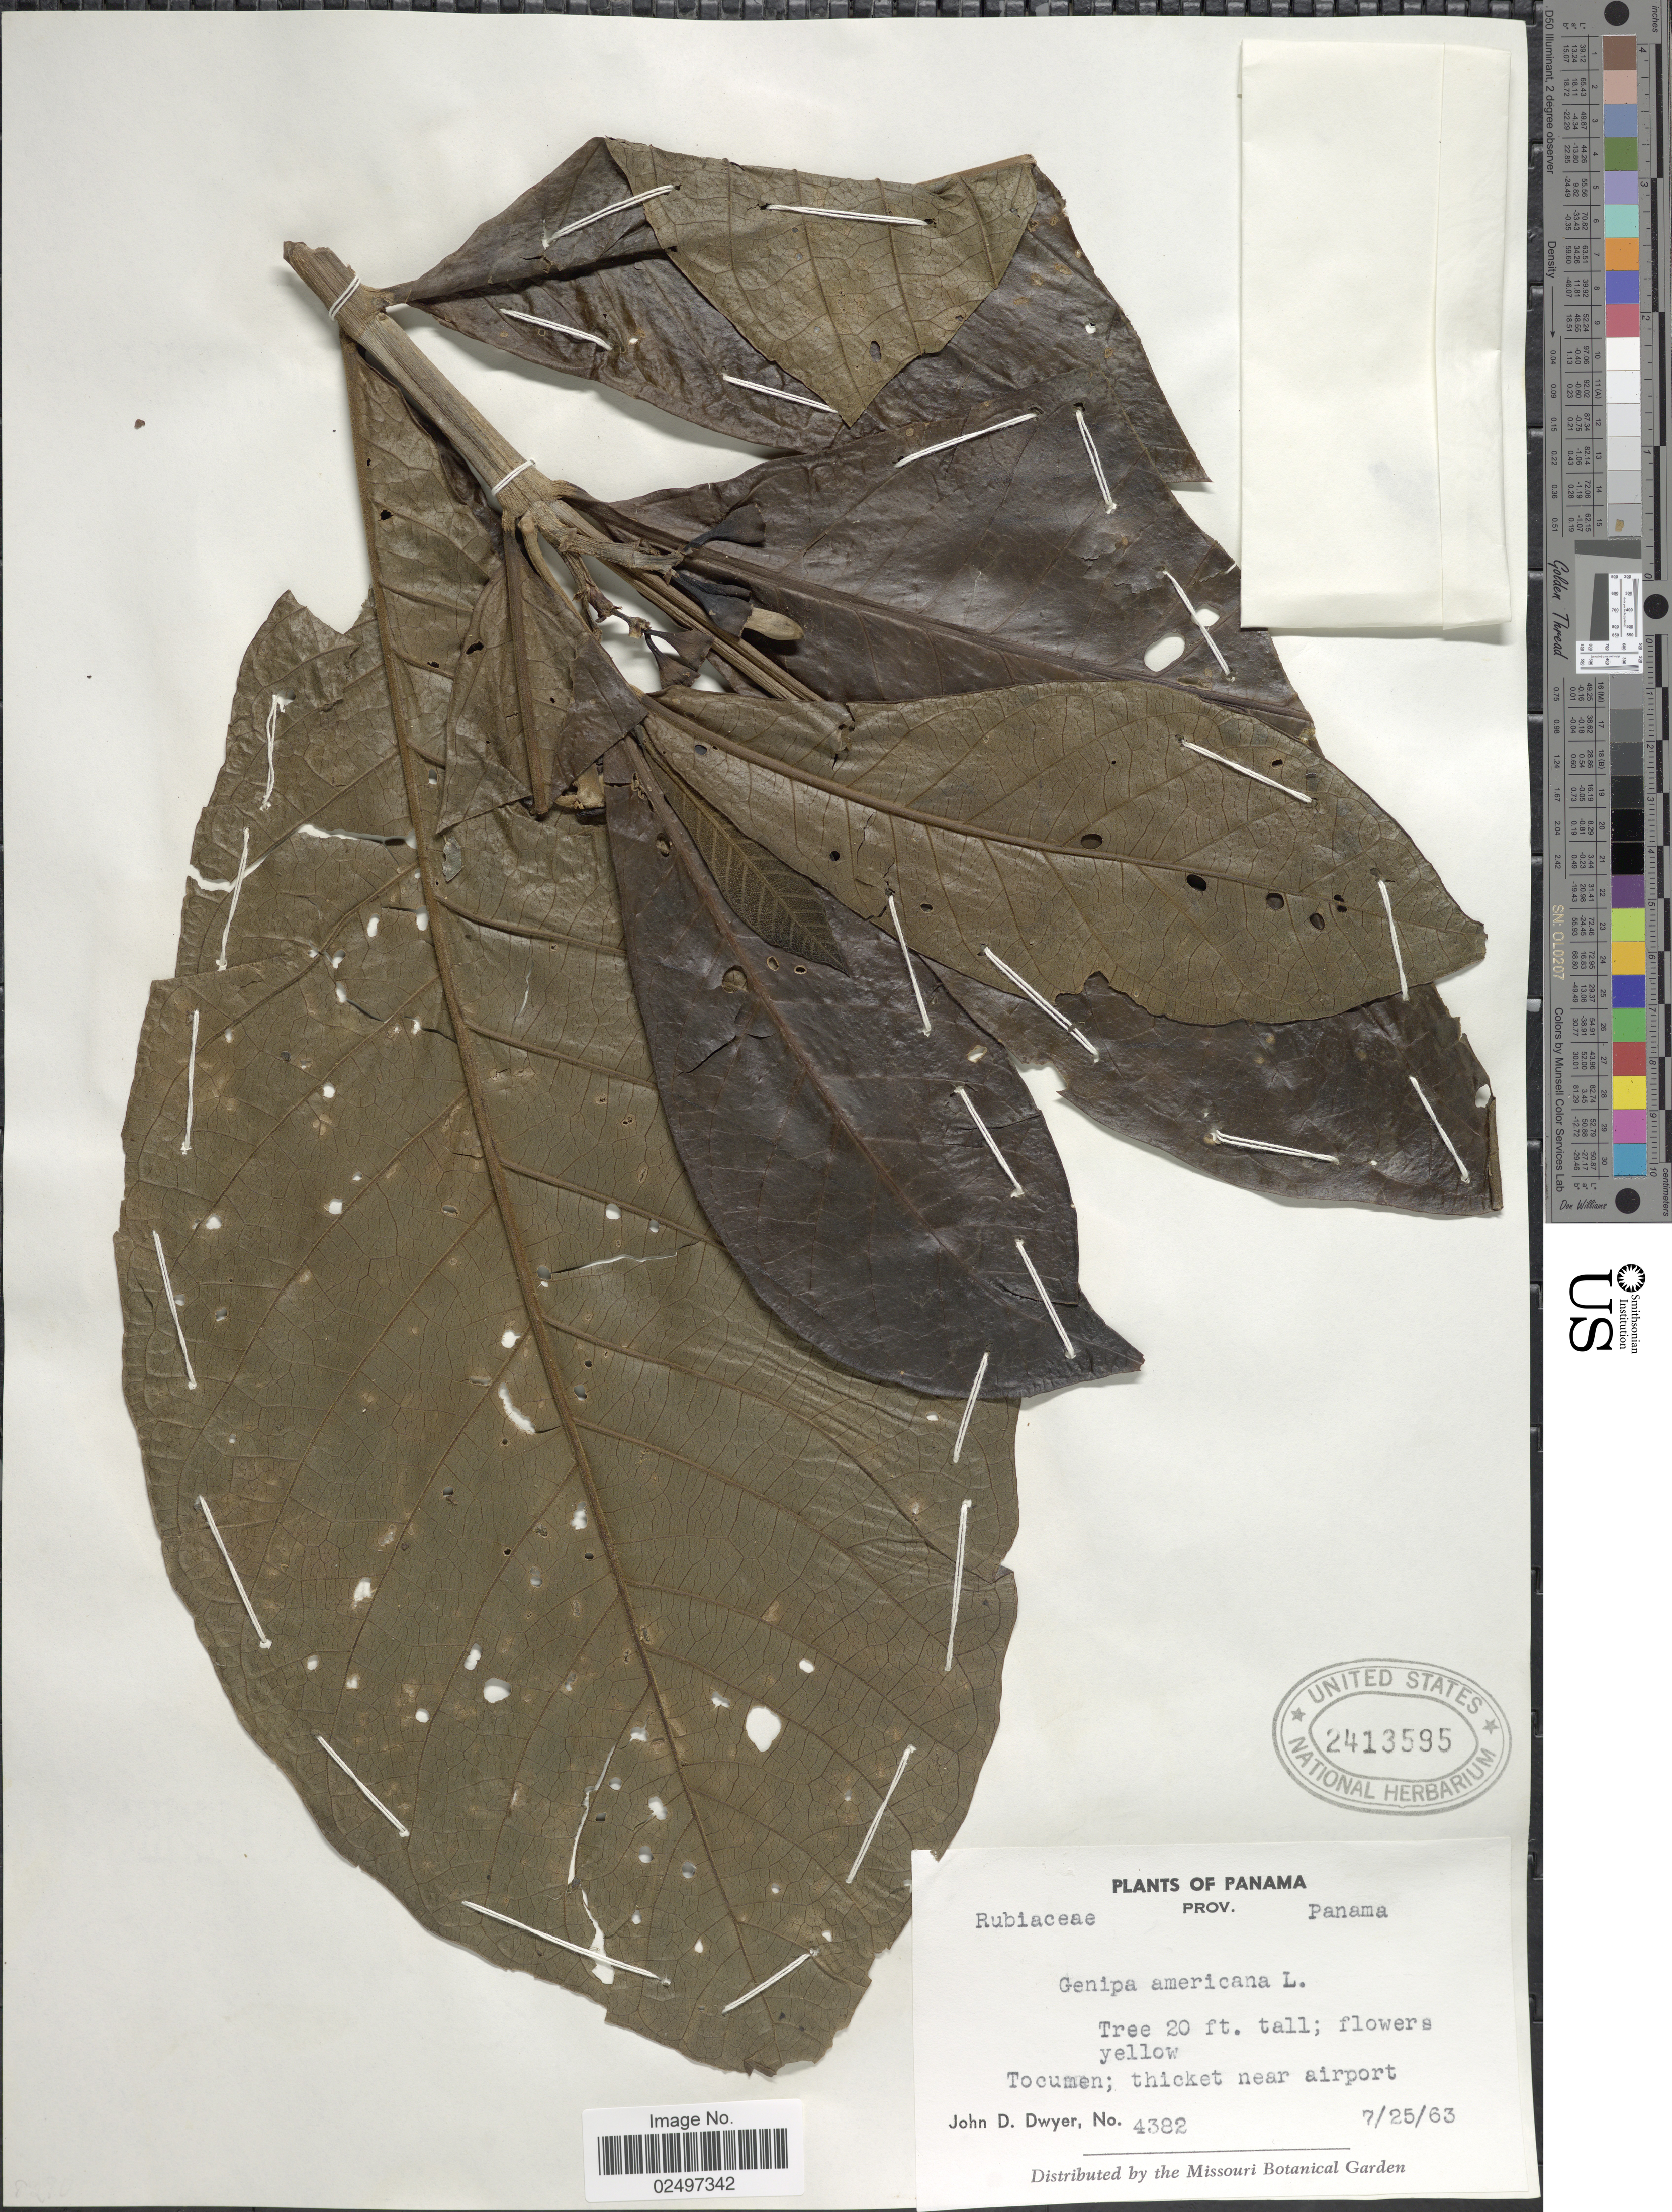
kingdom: Plantae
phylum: Tracheophyta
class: Magnoliopsida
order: Gentianales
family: Rubiaceae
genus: Genipa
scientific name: Genipa americana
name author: L.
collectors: J. D. Dwyer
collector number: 4382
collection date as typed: Transcribed d/m/y: 25/7/63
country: Panama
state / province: Panamá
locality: Prov. Panama, Tocumen, thicker near airport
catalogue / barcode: US 2413595